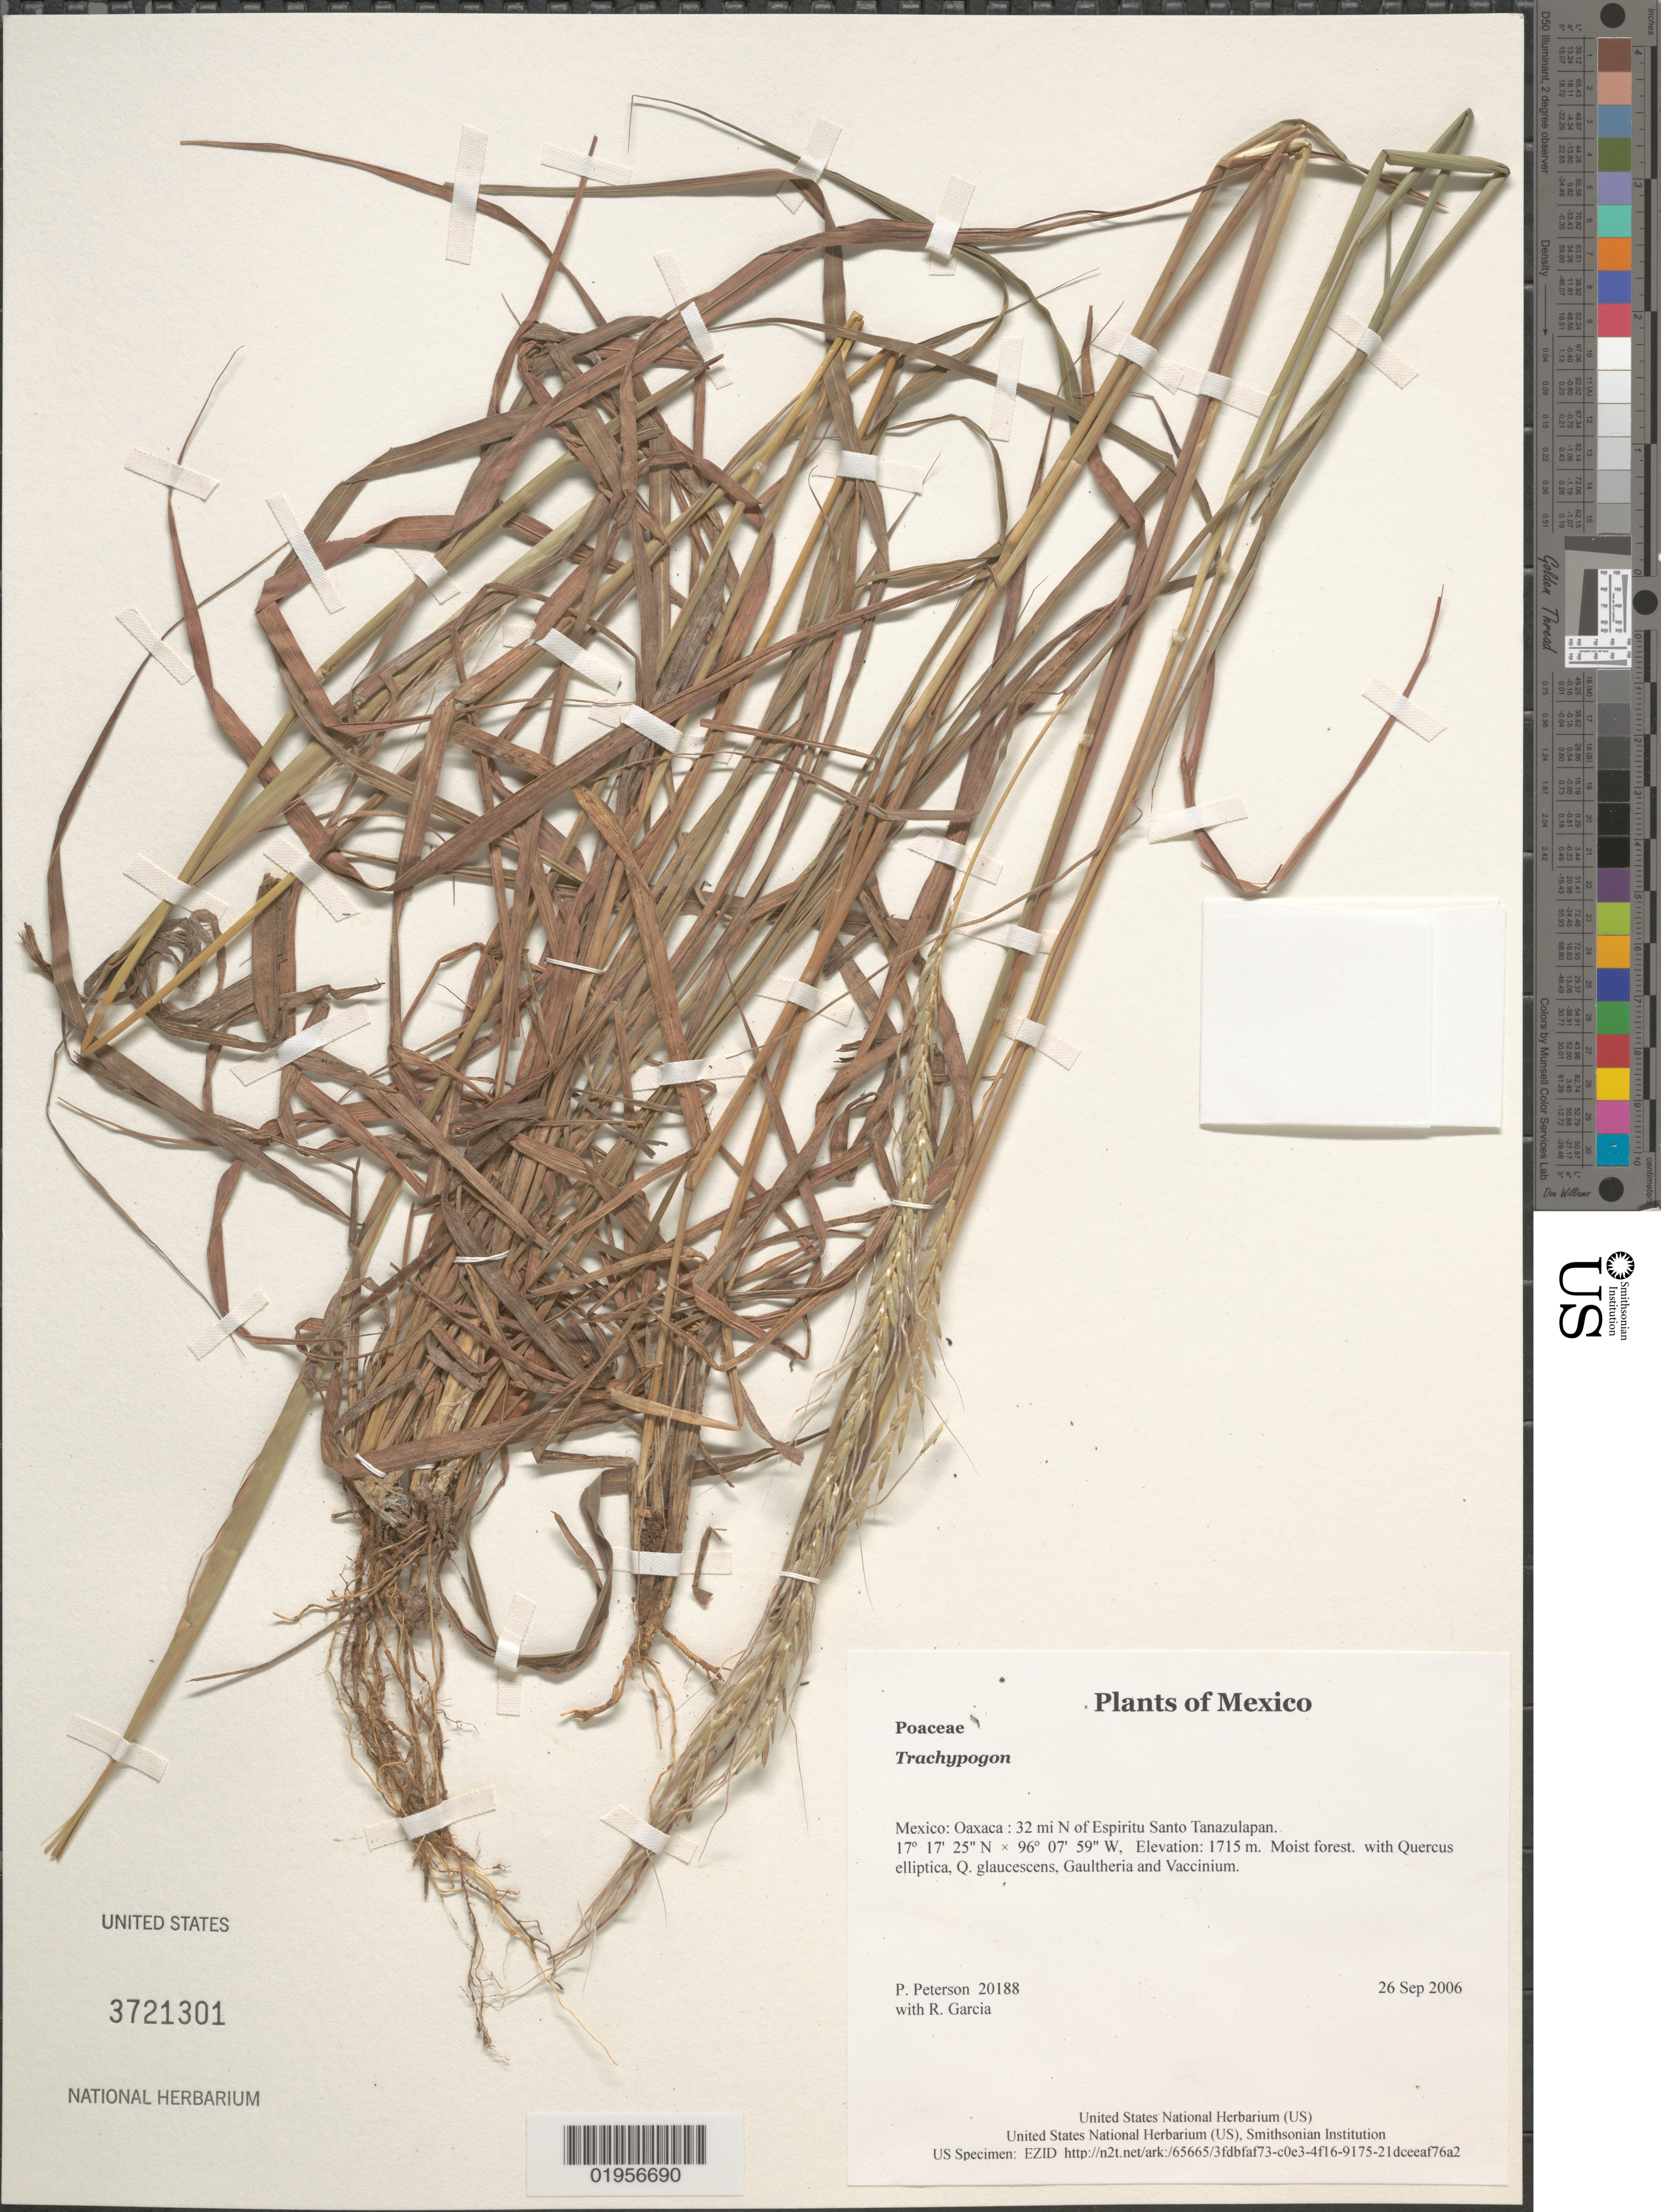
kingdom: Plantae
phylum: Tracheophyta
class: Liliopsida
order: Poales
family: Poaceae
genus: Trachypogon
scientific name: Trachypogon sp.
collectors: P. M. Peterson & R. Garcia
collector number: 20188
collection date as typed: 26 Sep 2006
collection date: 2006-09-26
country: Mexico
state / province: Oaxaca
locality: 32 mi N of Espiritu Santo Tanazulapan.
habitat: Moist forest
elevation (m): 1715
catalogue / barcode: US 3721301